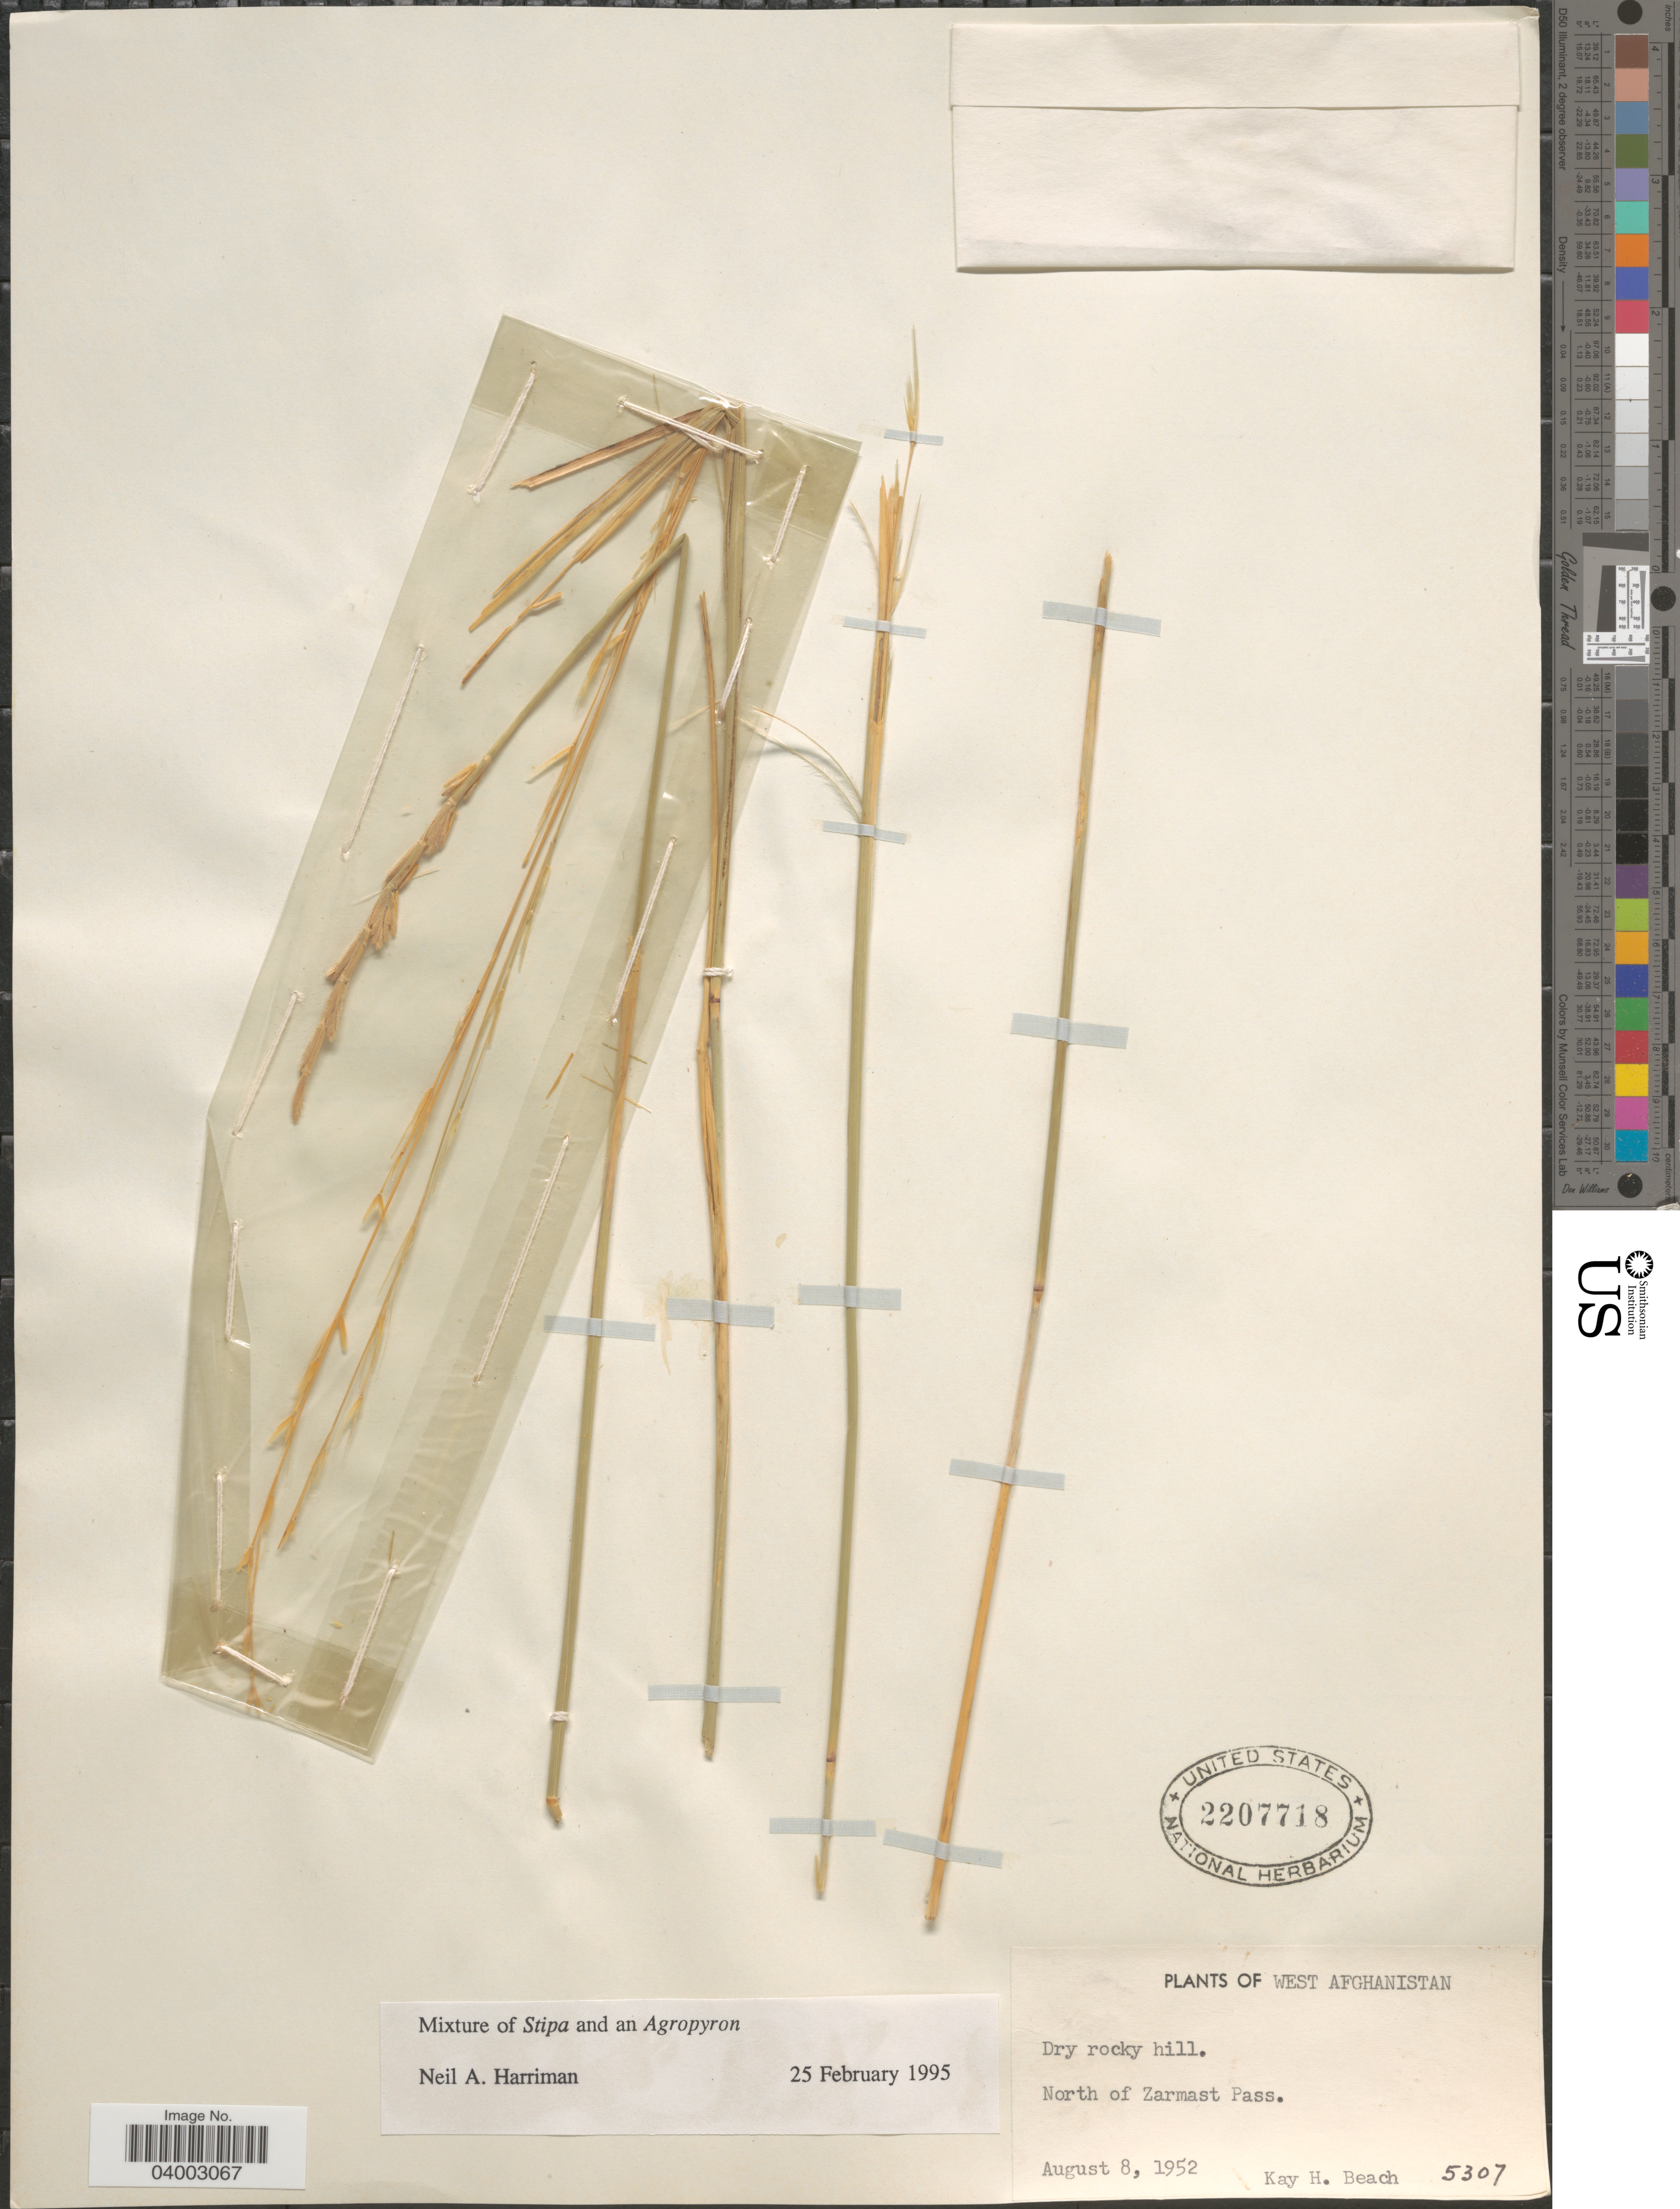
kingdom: Plantae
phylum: Tracheophyta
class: Liliopsida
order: Poales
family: Poaceae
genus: Stipa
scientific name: Stipa sp.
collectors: K. H. Beach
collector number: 5307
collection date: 1952-08-08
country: Afghanistan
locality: Dry rocky hill. North of Zarmast Pass.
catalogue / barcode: US 2207718